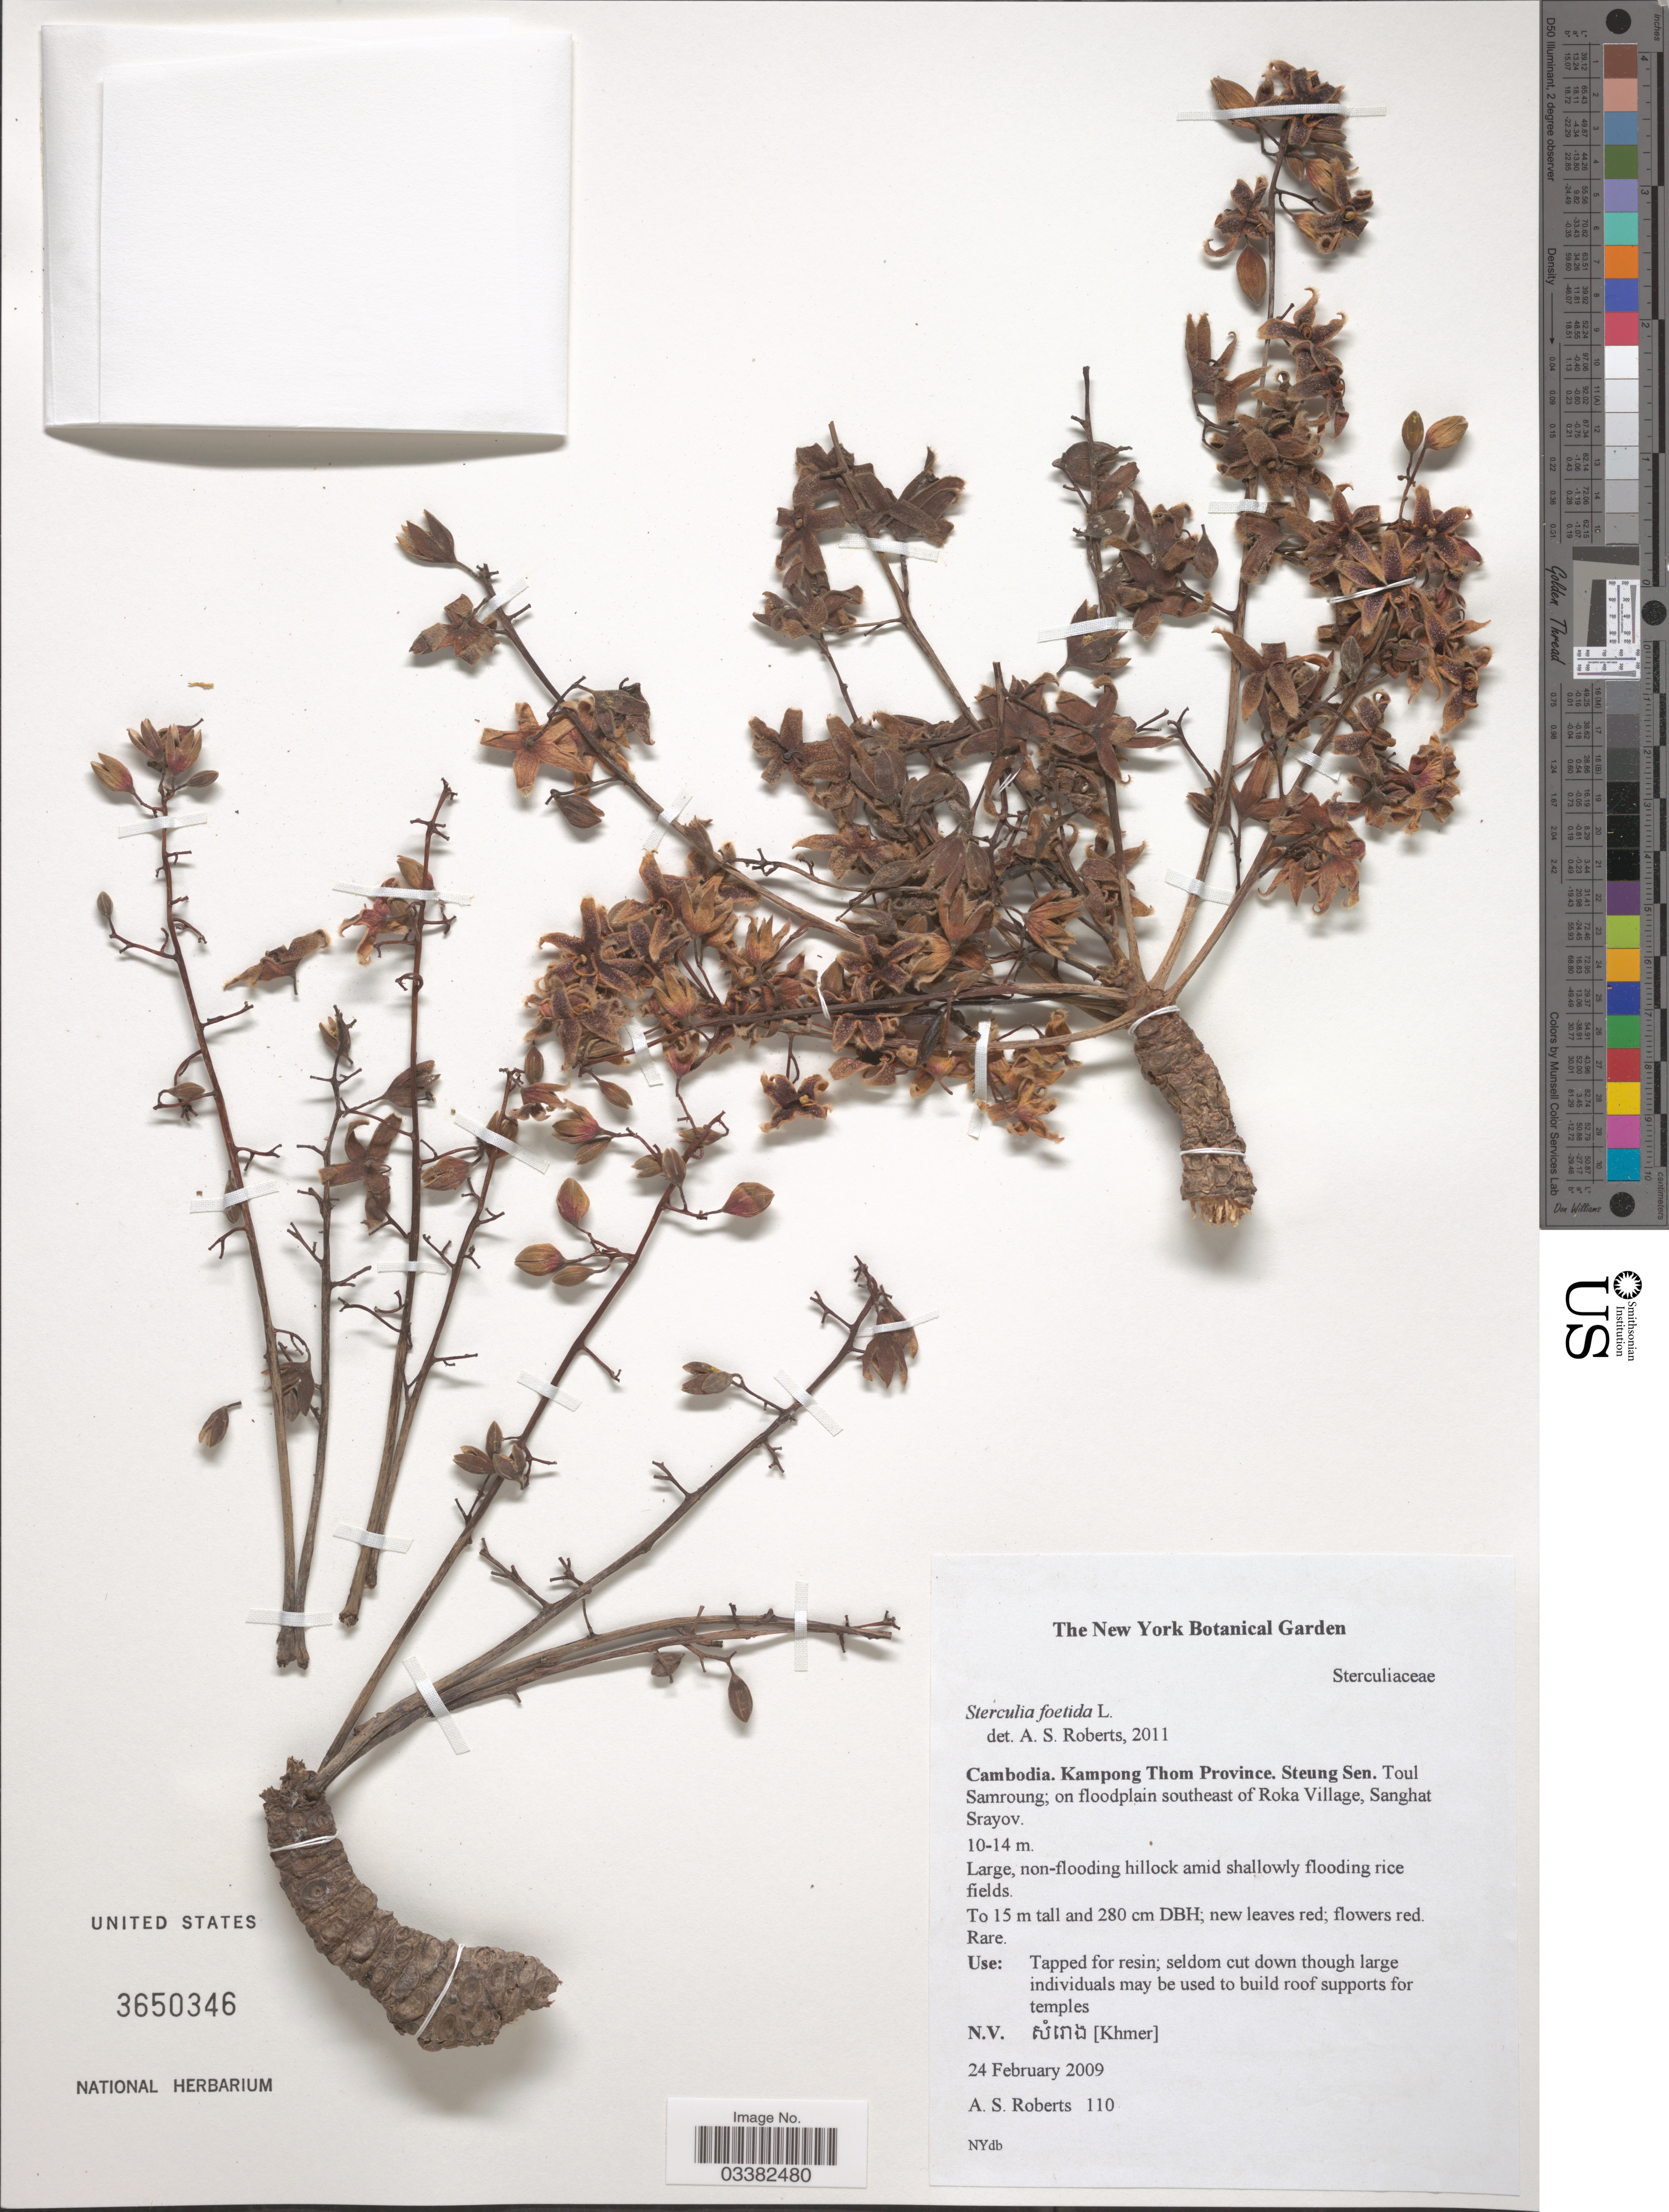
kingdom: Plantae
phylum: Tracheophyta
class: Magnoliopsida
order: Malvales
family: Malvaceae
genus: Sterculia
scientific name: Sterculia foetida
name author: L.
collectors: A. Roberts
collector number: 110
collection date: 2009-02-24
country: Cambodia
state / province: Kampong Thom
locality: Steung Sen. Toul Samroung; on floodplain southeast of Roka Village, Sanghat Srayov.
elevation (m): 10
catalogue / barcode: US 3650346